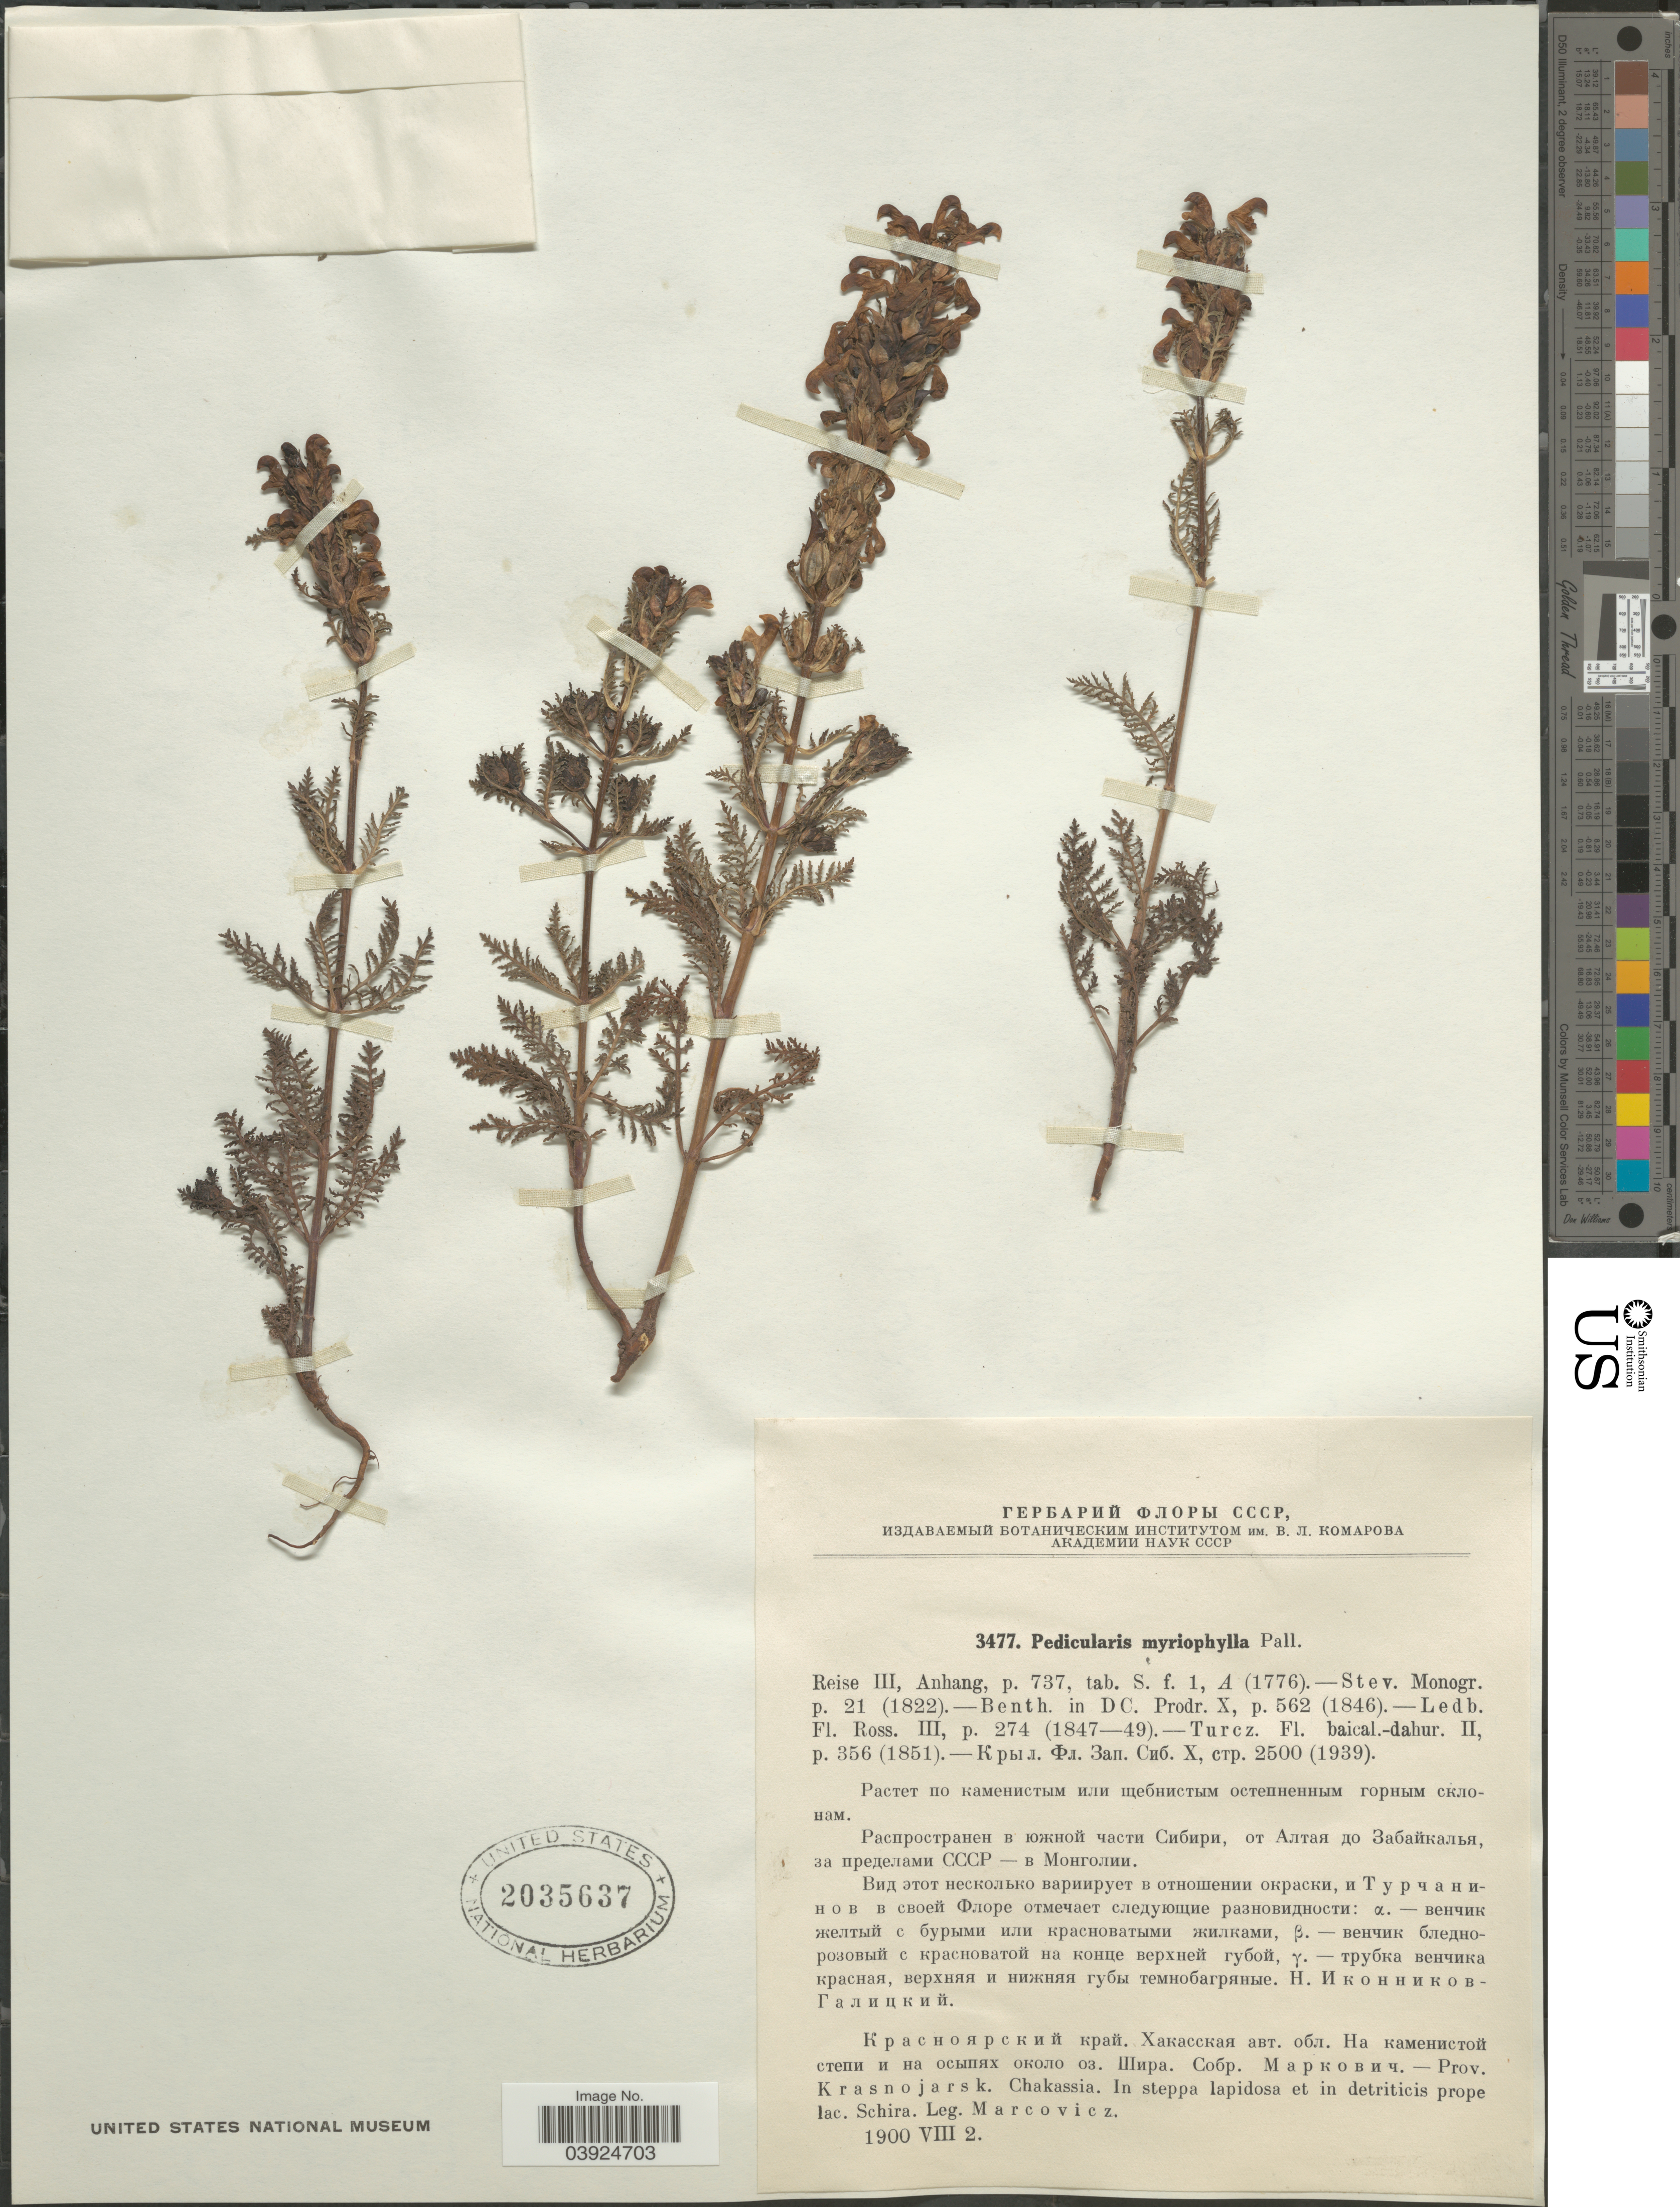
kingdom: Plantae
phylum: Tracheophyta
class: Magnoliopsida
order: Lamiales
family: Orobanchaceae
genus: Pedicularis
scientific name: Pedicularis myriophylla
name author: Pall.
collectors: Marcovicz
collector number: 3477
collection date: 1900-08-02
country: Russian Federation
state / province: Krasnoyarsk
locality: Prov. Krasnojarsk. Chakassia. in steppa lapidosa et in detriticis prope lac. Schira.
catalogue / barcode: US 2035637